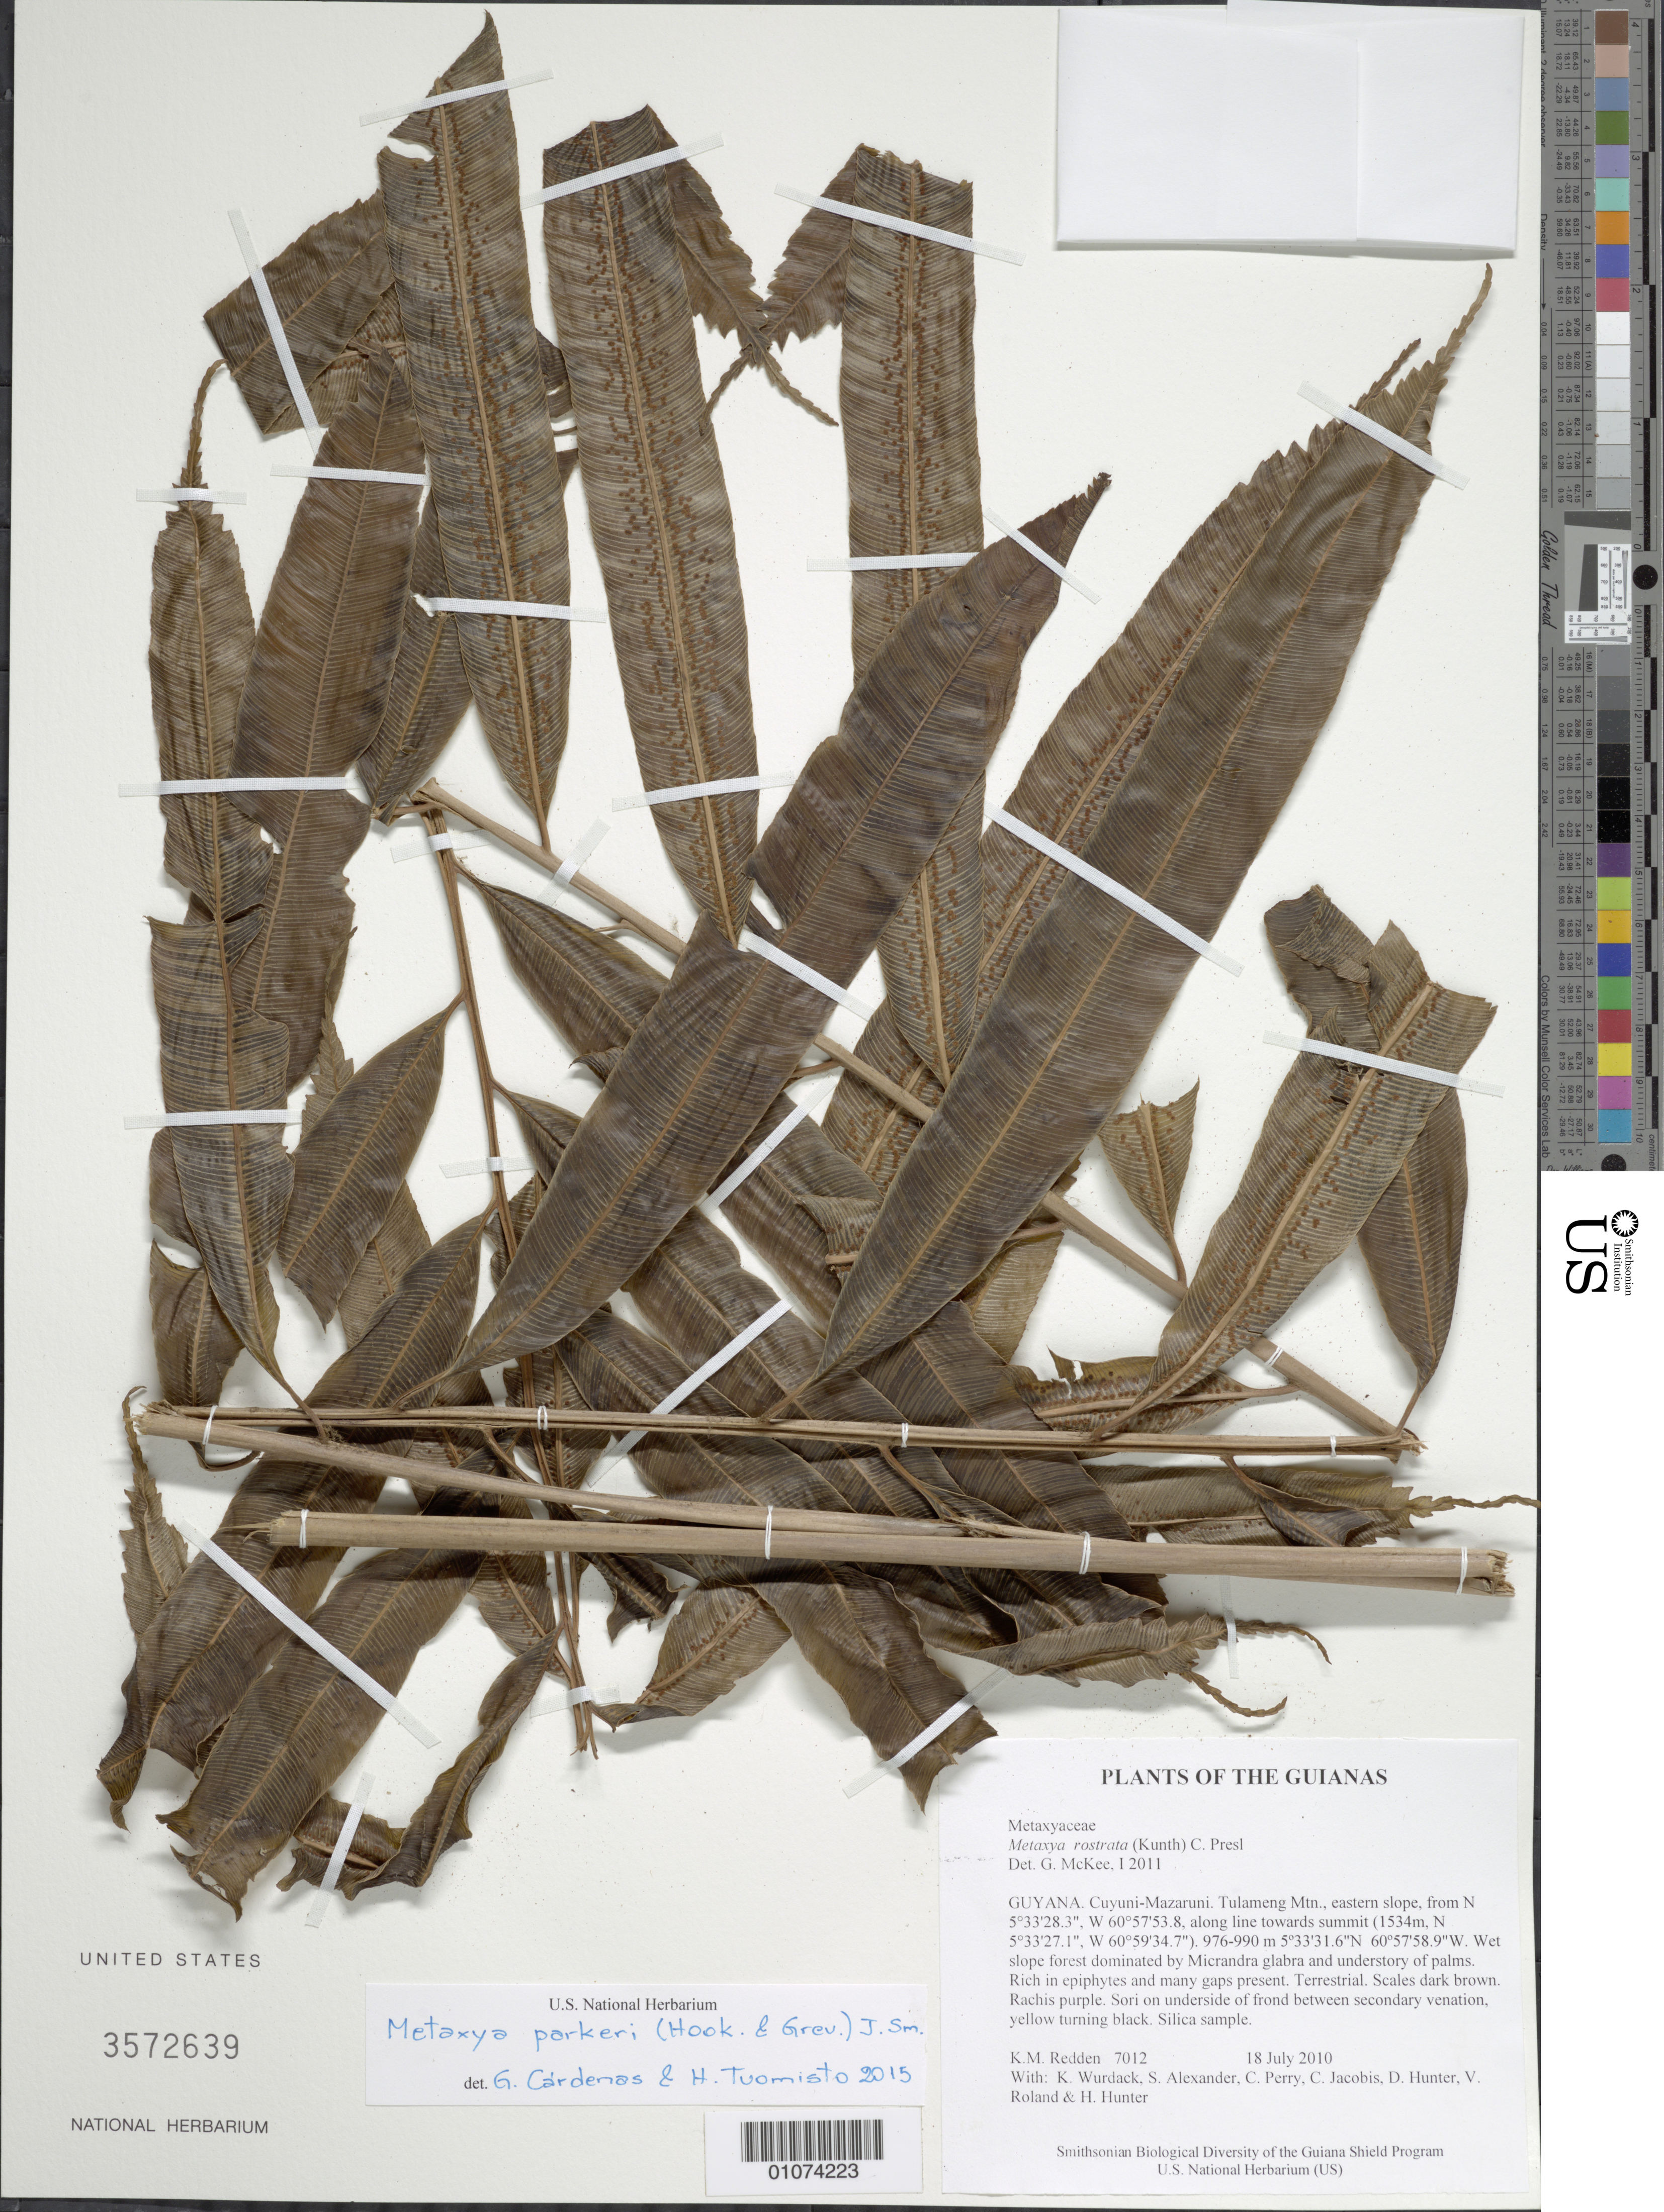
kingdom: Plantae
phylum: Tracheophyta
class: Polypodiopsida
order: Cyatheales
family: Metaxyaceae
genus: Metaxya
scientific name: Metaxya parkeri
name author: (Hook. & Grev.) J. Sm.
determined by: Cárdenas, G.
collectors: K. M. Redden, K. Wurdack, S. N. Alexander, C. Perry, C. Jacobis, D. Hunter, V. Roland & H. Hunter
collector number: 7012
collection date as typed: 18 July 2010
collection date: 2010-07-18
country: Guyana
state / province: Cuyuni-Mazaruni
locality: Tulameng Mtn., eastern slope, from N 5°33'28.3", W 60°57'53.8, along line towards summit (1534m, N 5°33'27.1", W 60°59'34.7")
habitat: Wet slope forest dominated by Micrandra glabra and understory of palms. Rich in epiphytes and many gaps present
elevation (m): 976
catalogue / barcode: US 3572639